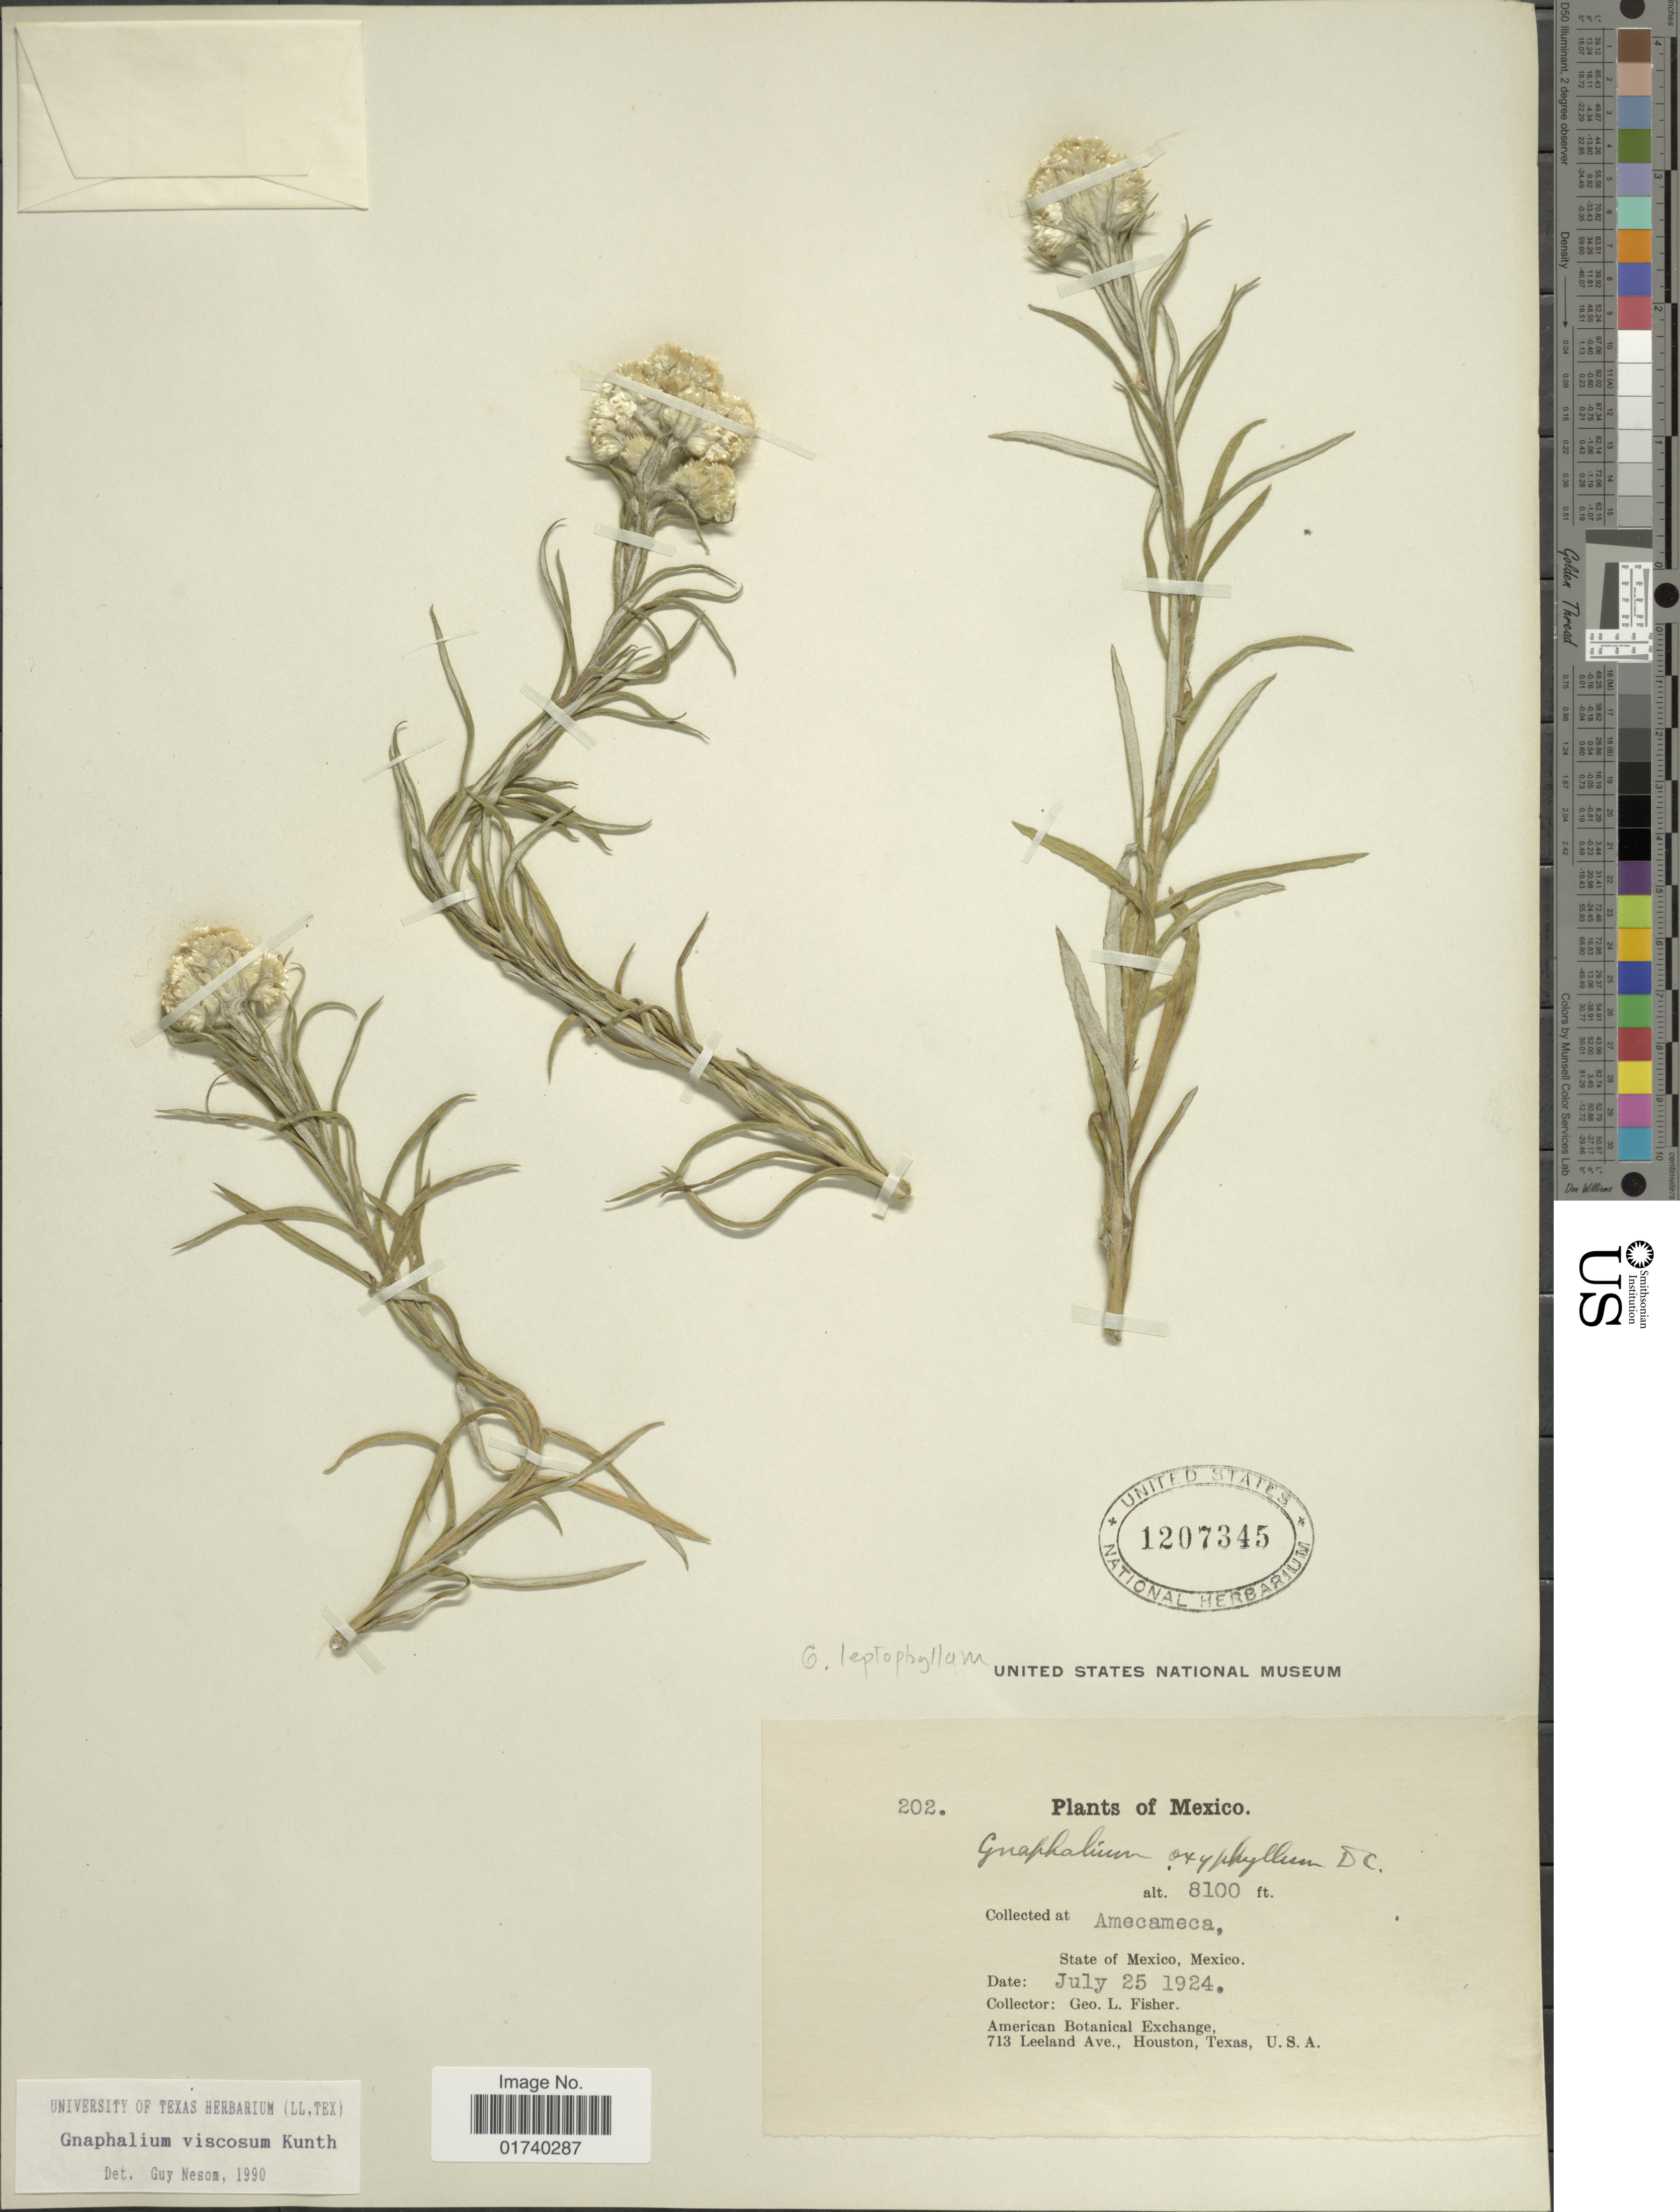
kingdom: Plantae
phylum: Tracheophyta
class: Magnoliopsida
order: Asterales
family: Asteraceae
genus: Pseudognaphalium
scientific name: Pseudognaphalium viscosum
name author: (Kunth) Anderb.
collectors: G. L. Fisher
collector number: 202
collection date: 1924-07-25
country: Mexico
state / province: México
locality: Amecameca, State of Mexico.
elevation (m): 2469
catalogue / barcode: US 1207345